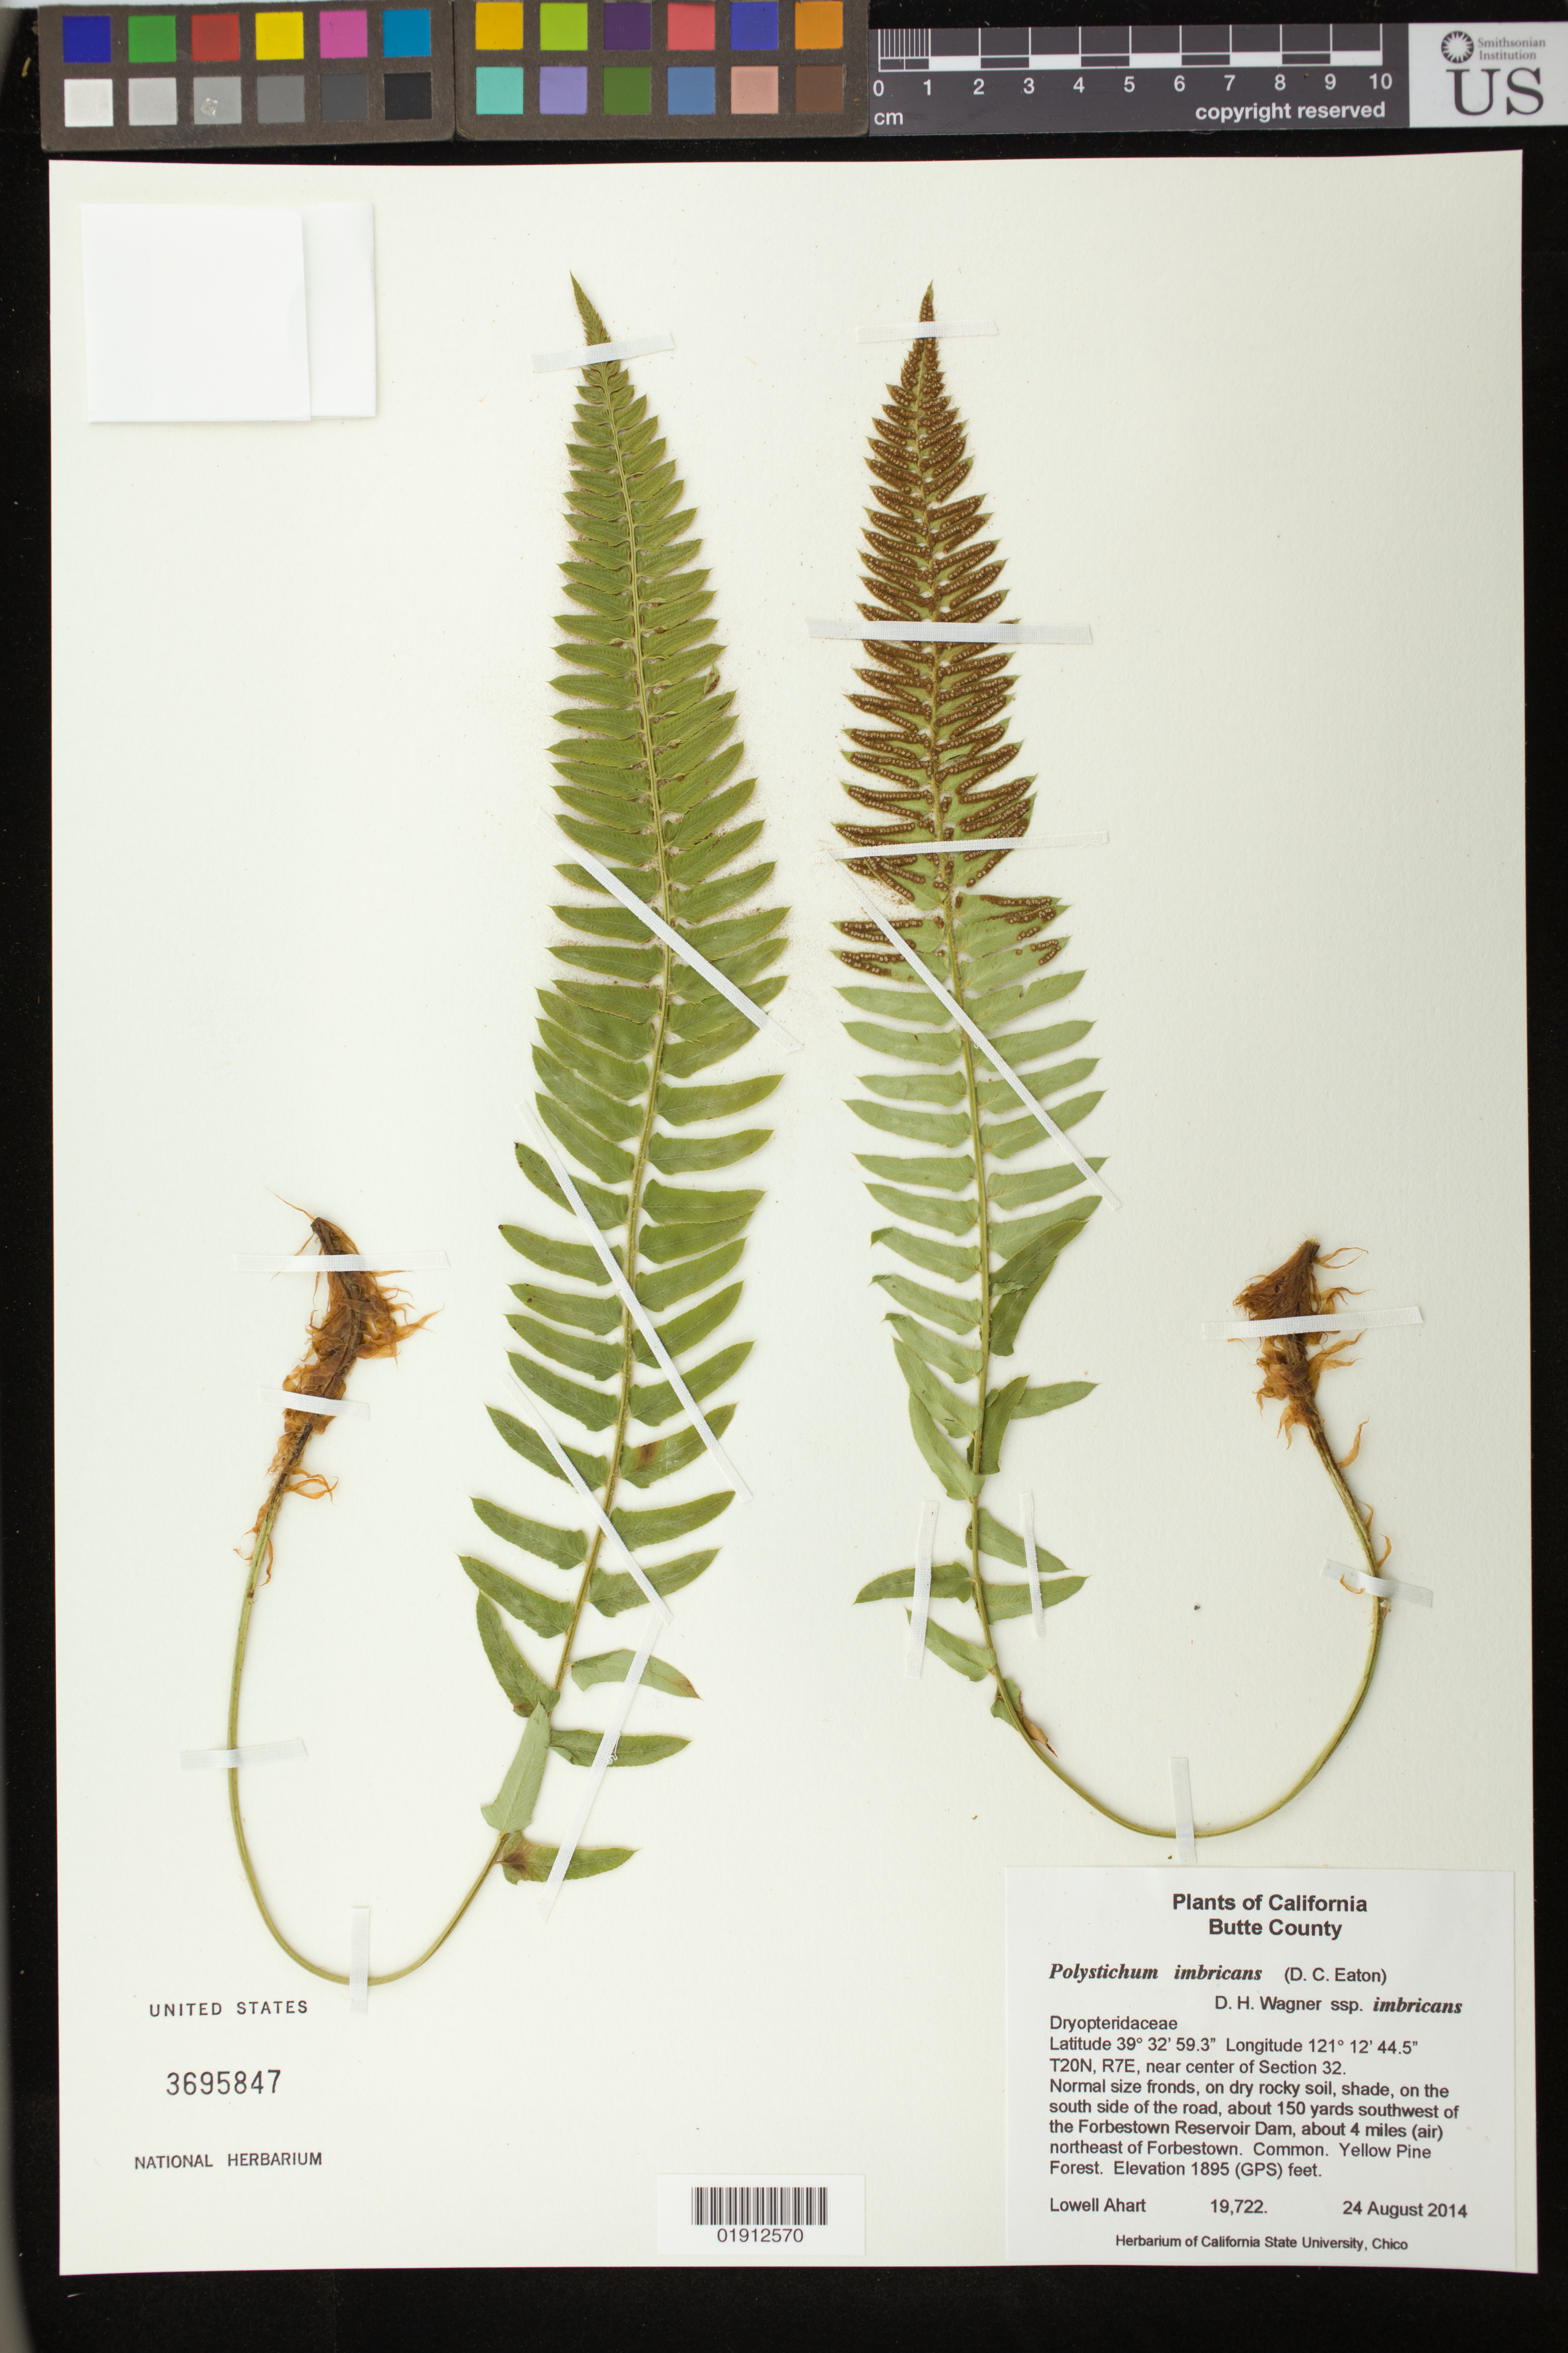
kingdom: Plantae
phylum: Tracheophyta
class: Polypodiopsida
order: Polypodiales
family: Dryopteridaceae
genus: Polystichum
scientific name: Polystichum imbricans subsp. imbricans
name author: (D.C. Eaton) D.H. Wagner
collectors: L. Ahart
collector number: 19722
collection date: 2014-08-24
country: United States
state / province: California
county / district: Butte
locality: On the south side of the road, about 150 yards southwest of the Forbestown Reservoir Dam, about 4 miles (air) northeast of Forbestown.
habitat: On dry rocky soil, shade. Yellow Pine Forest.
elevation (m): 578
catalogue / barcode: US 3695847